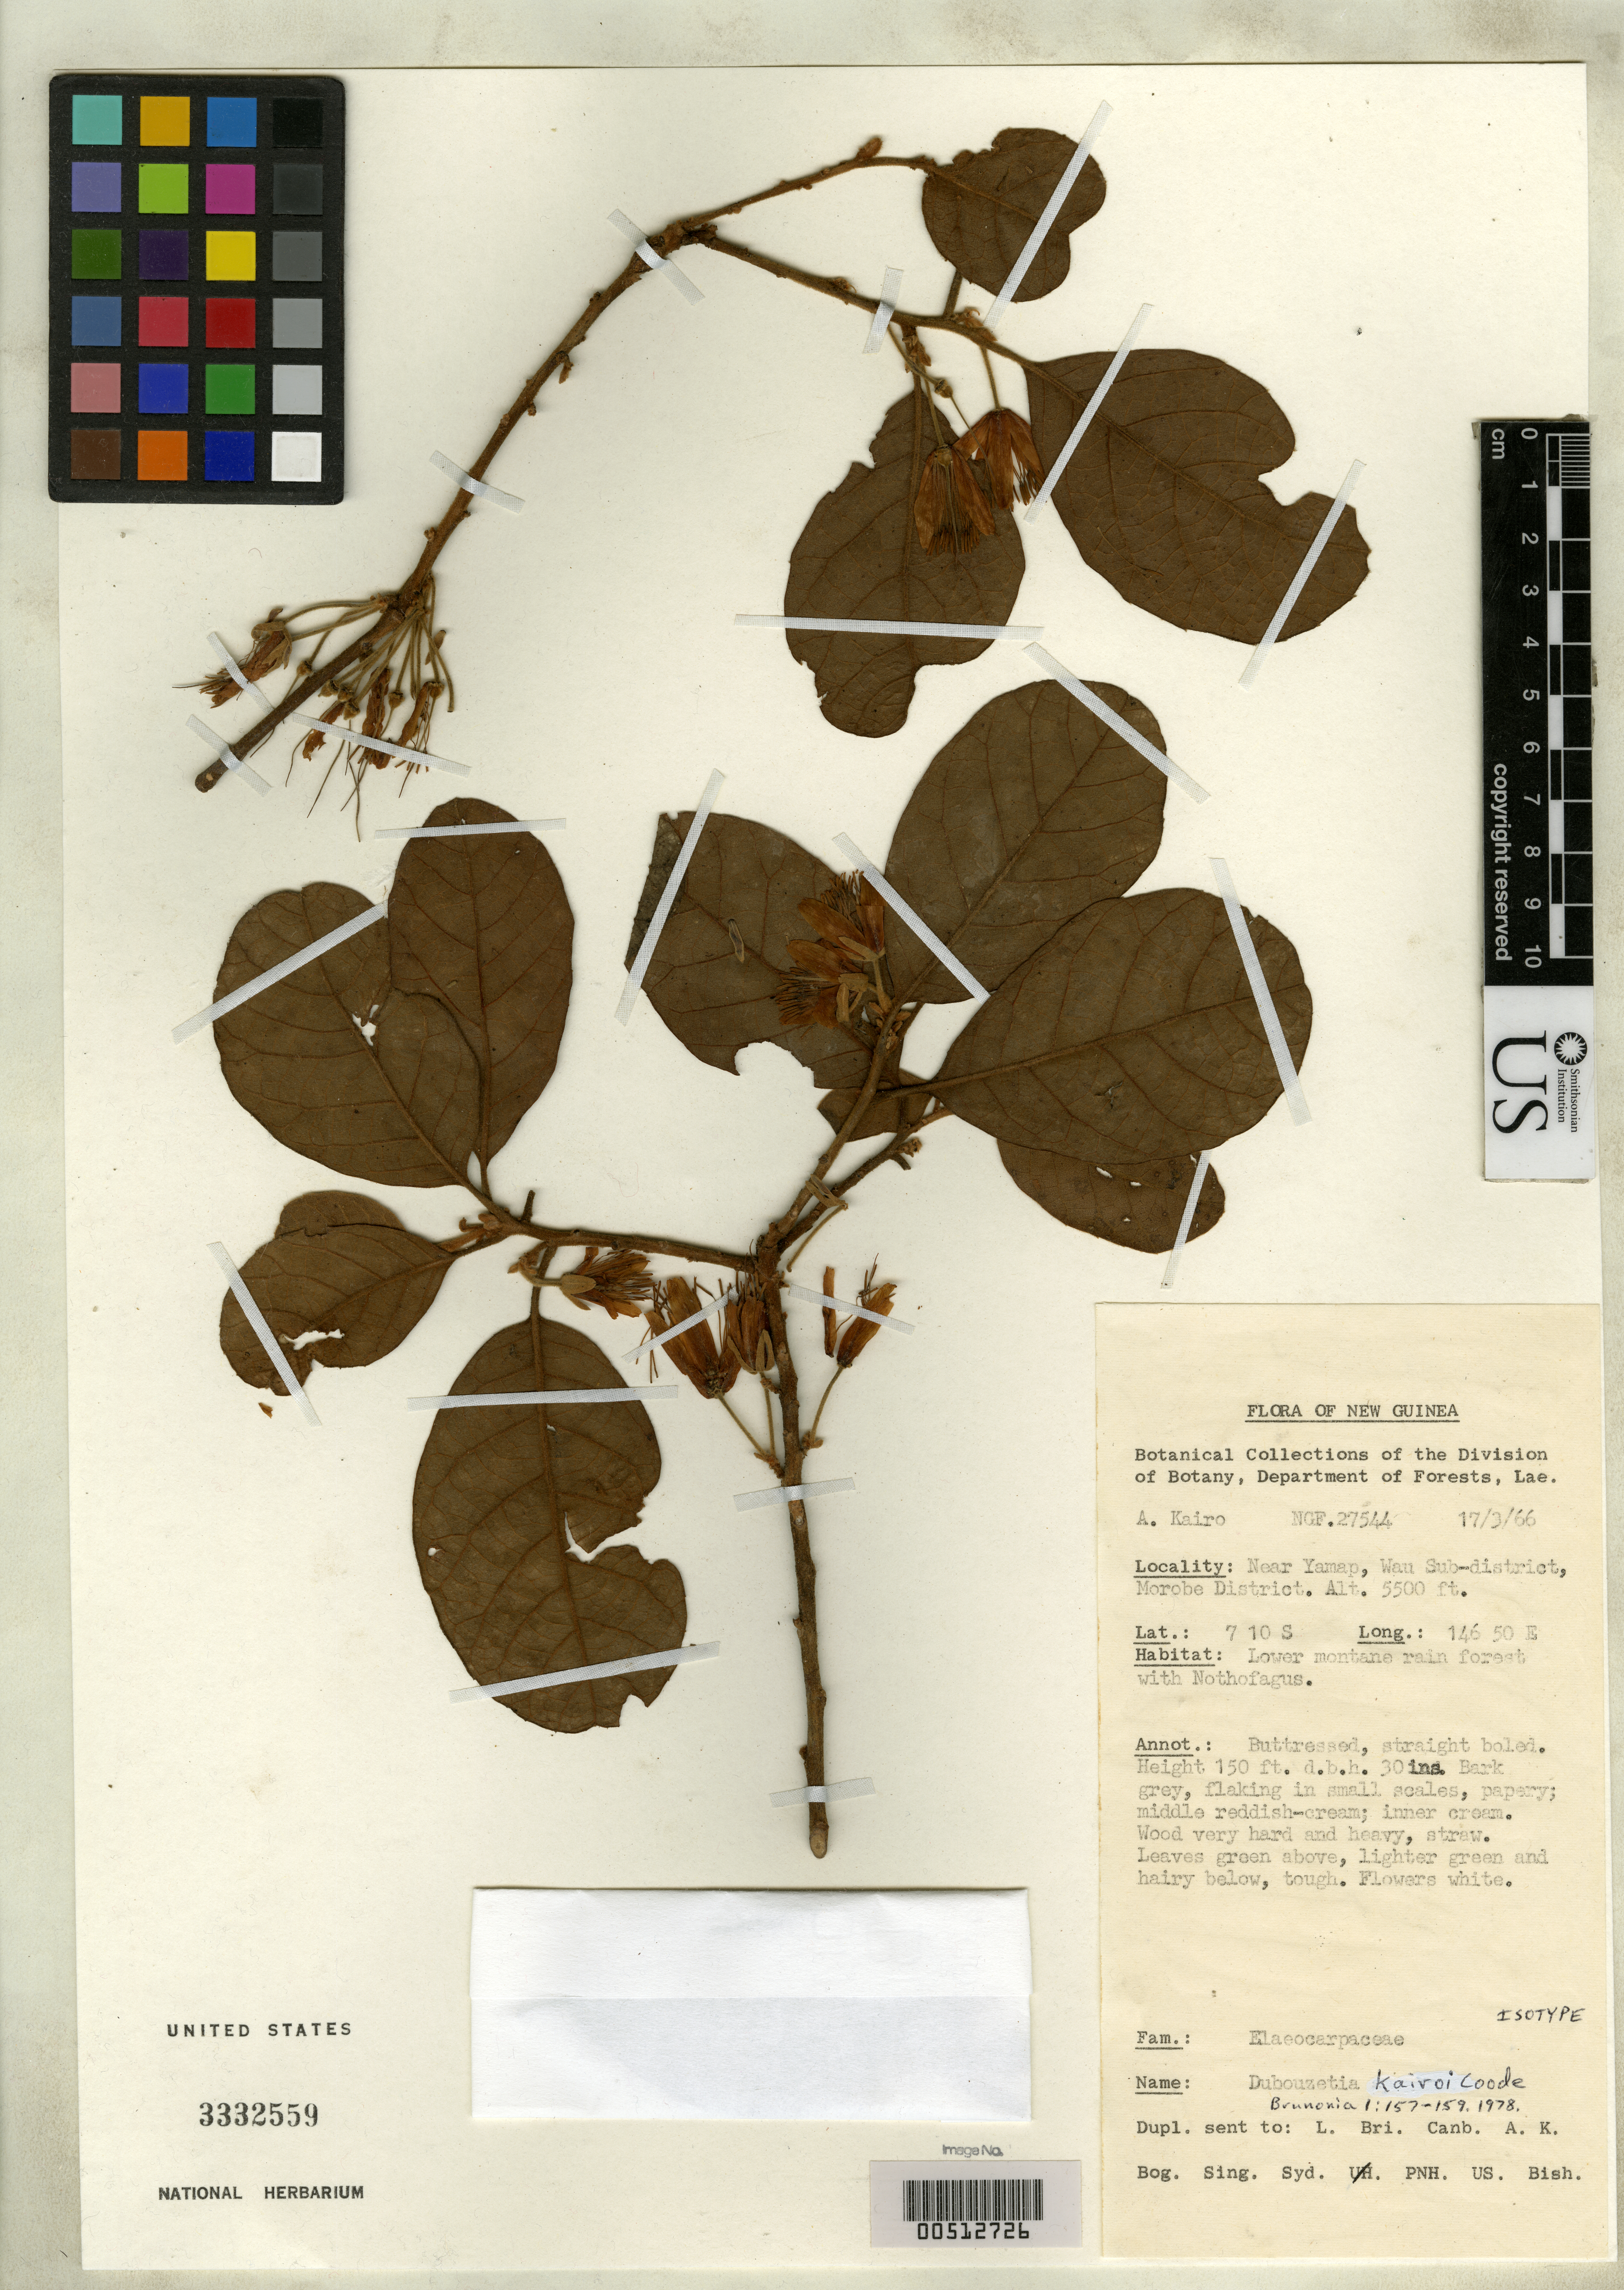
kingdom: Plantae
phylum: Tracheophyta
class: Magnoliopsida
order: Oxalidales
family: Elaeocarpaceae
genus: Dubouzetia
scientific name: Dubouzetia kairoi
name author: Coode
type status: Isotype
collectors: A. Kairo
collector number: NGF 27544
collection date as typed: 17 Mar 1966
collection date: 1966-03-17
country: Papua New Guinea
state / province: Morobe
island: New Guinea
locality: Wau subdist., near Yamap.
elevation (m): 1676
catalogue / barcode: US 3332559